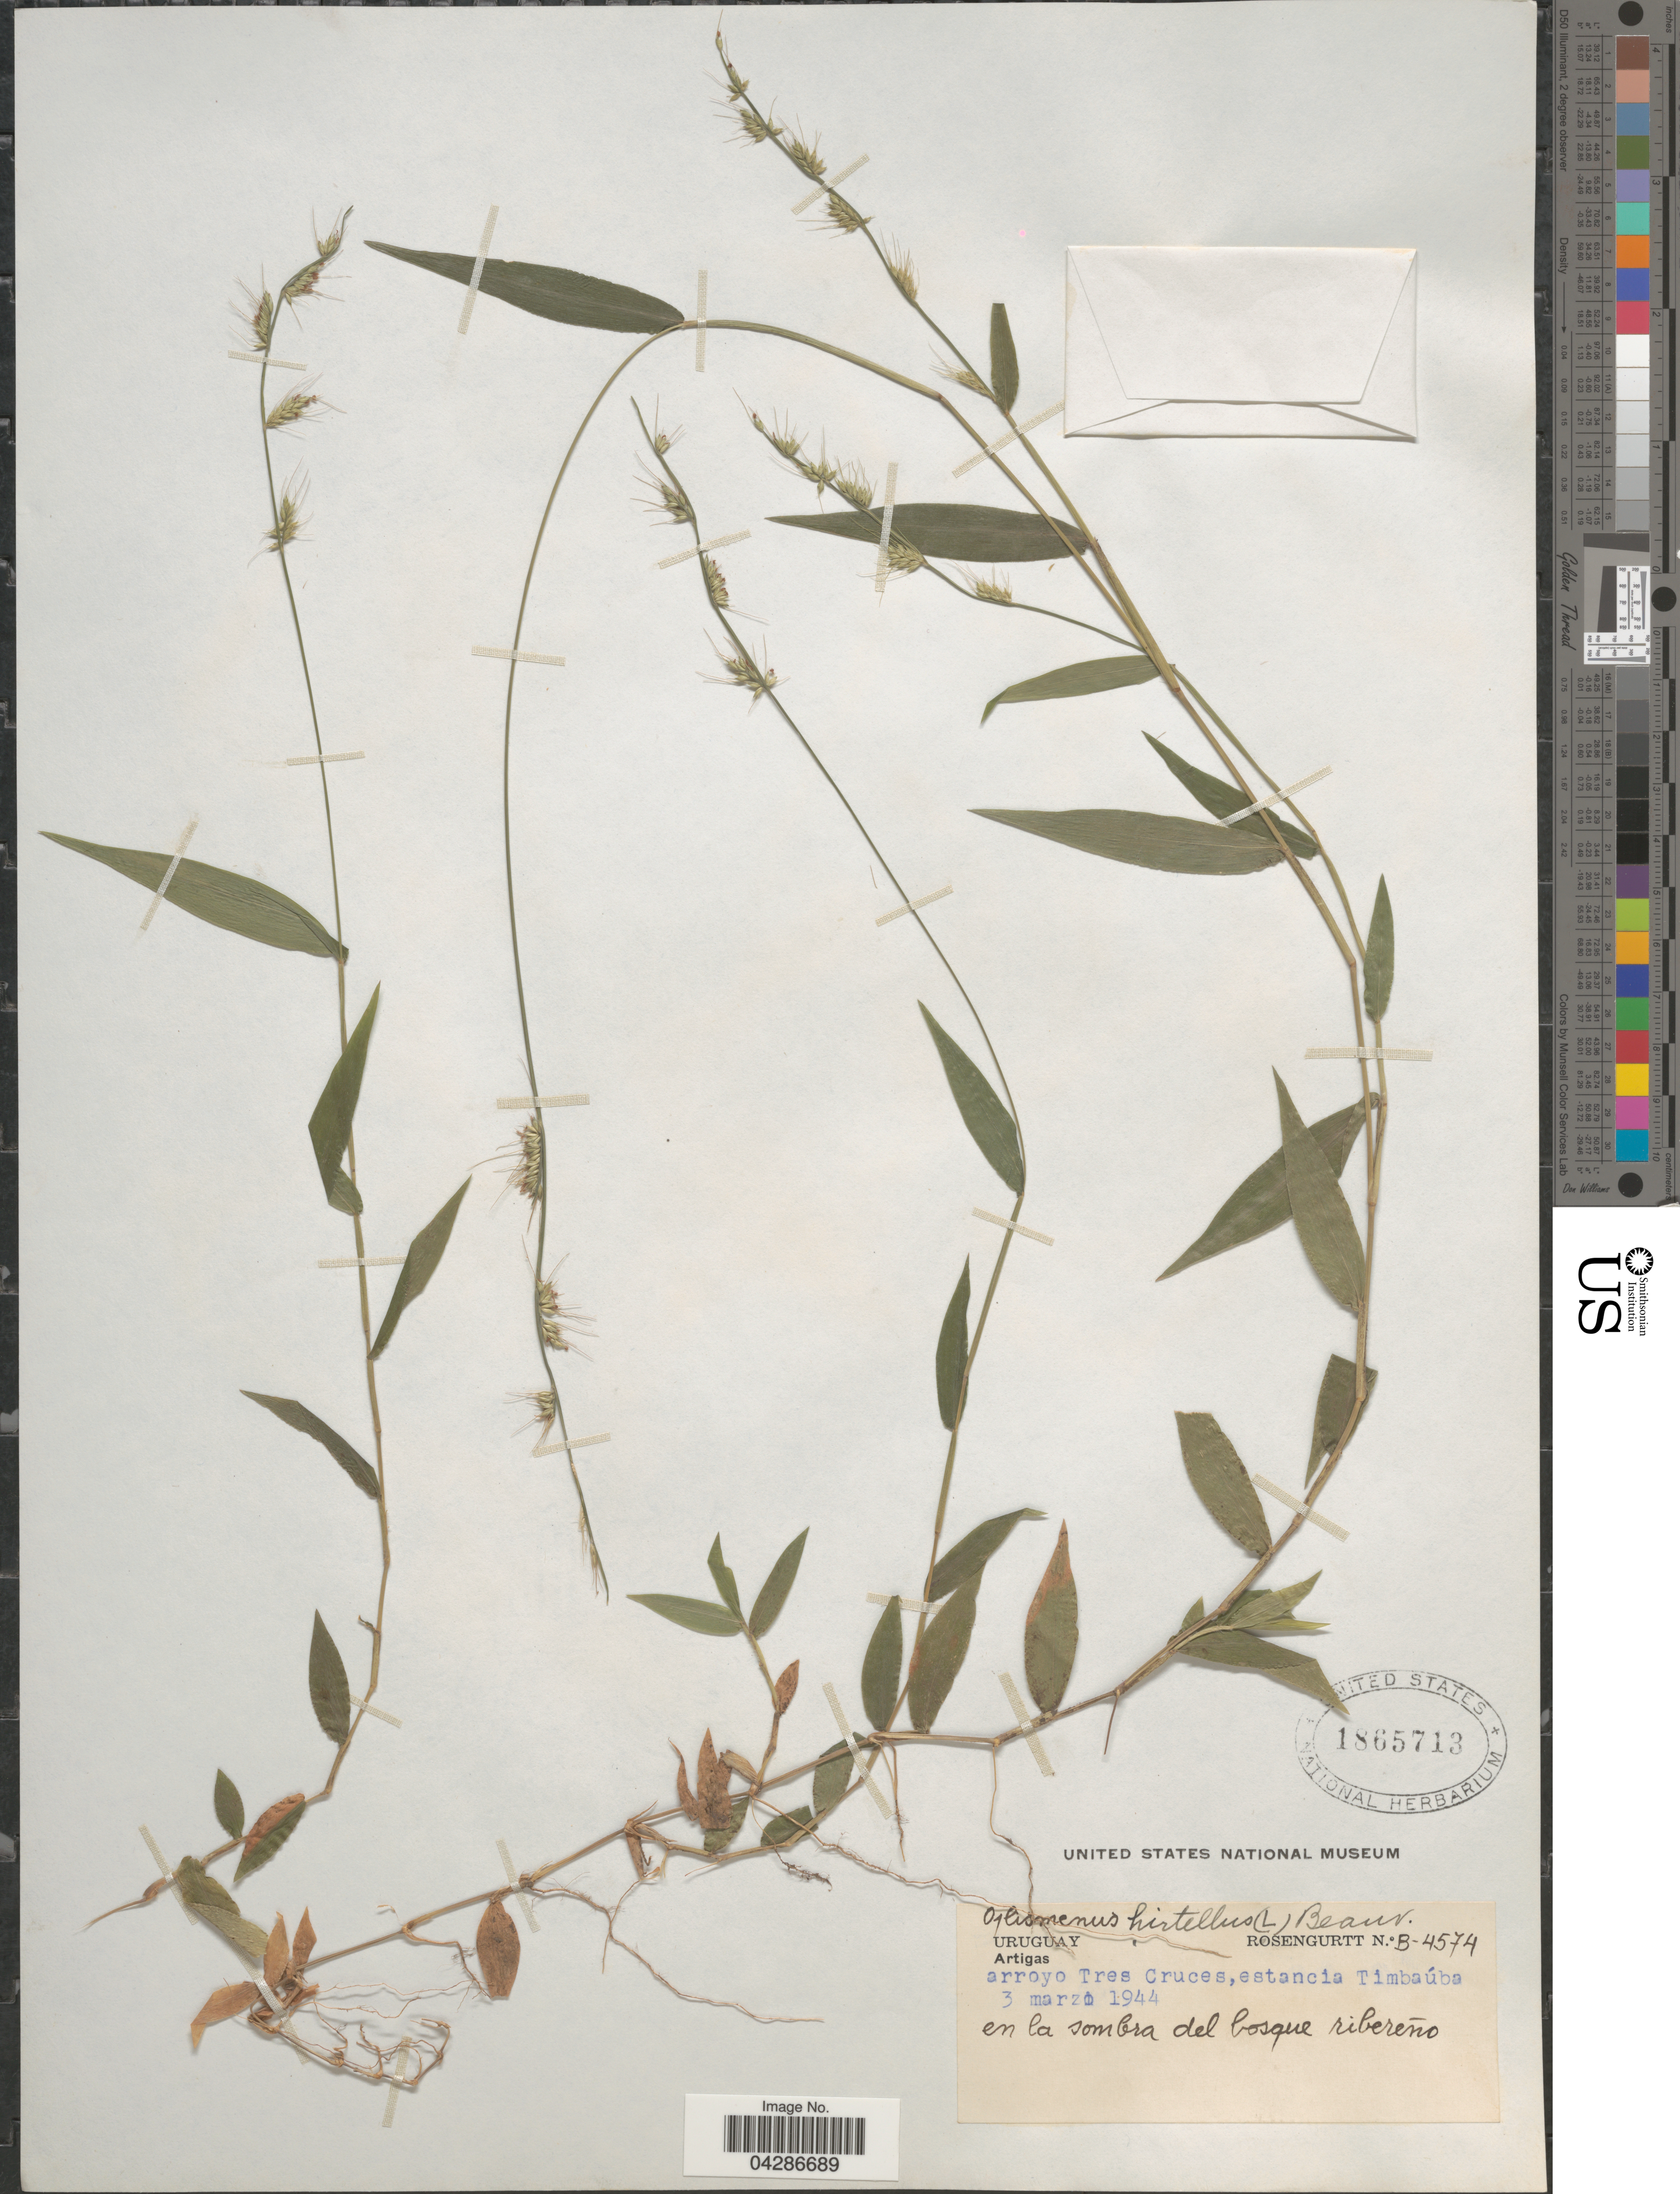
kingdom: Plantae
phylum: Tracheophyta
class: Liliopsida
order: Poales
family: Poaceae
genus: Oplismenus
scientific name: Oplismenus hirtellus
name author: (L.) P. Beauv.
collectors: Rosengurtt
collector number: B-4574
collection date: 1944-03-03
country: Uruguay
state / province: Artigas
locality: Arroyo Tres Cruces, estancia Timbaúba.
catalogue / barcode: US 1865713